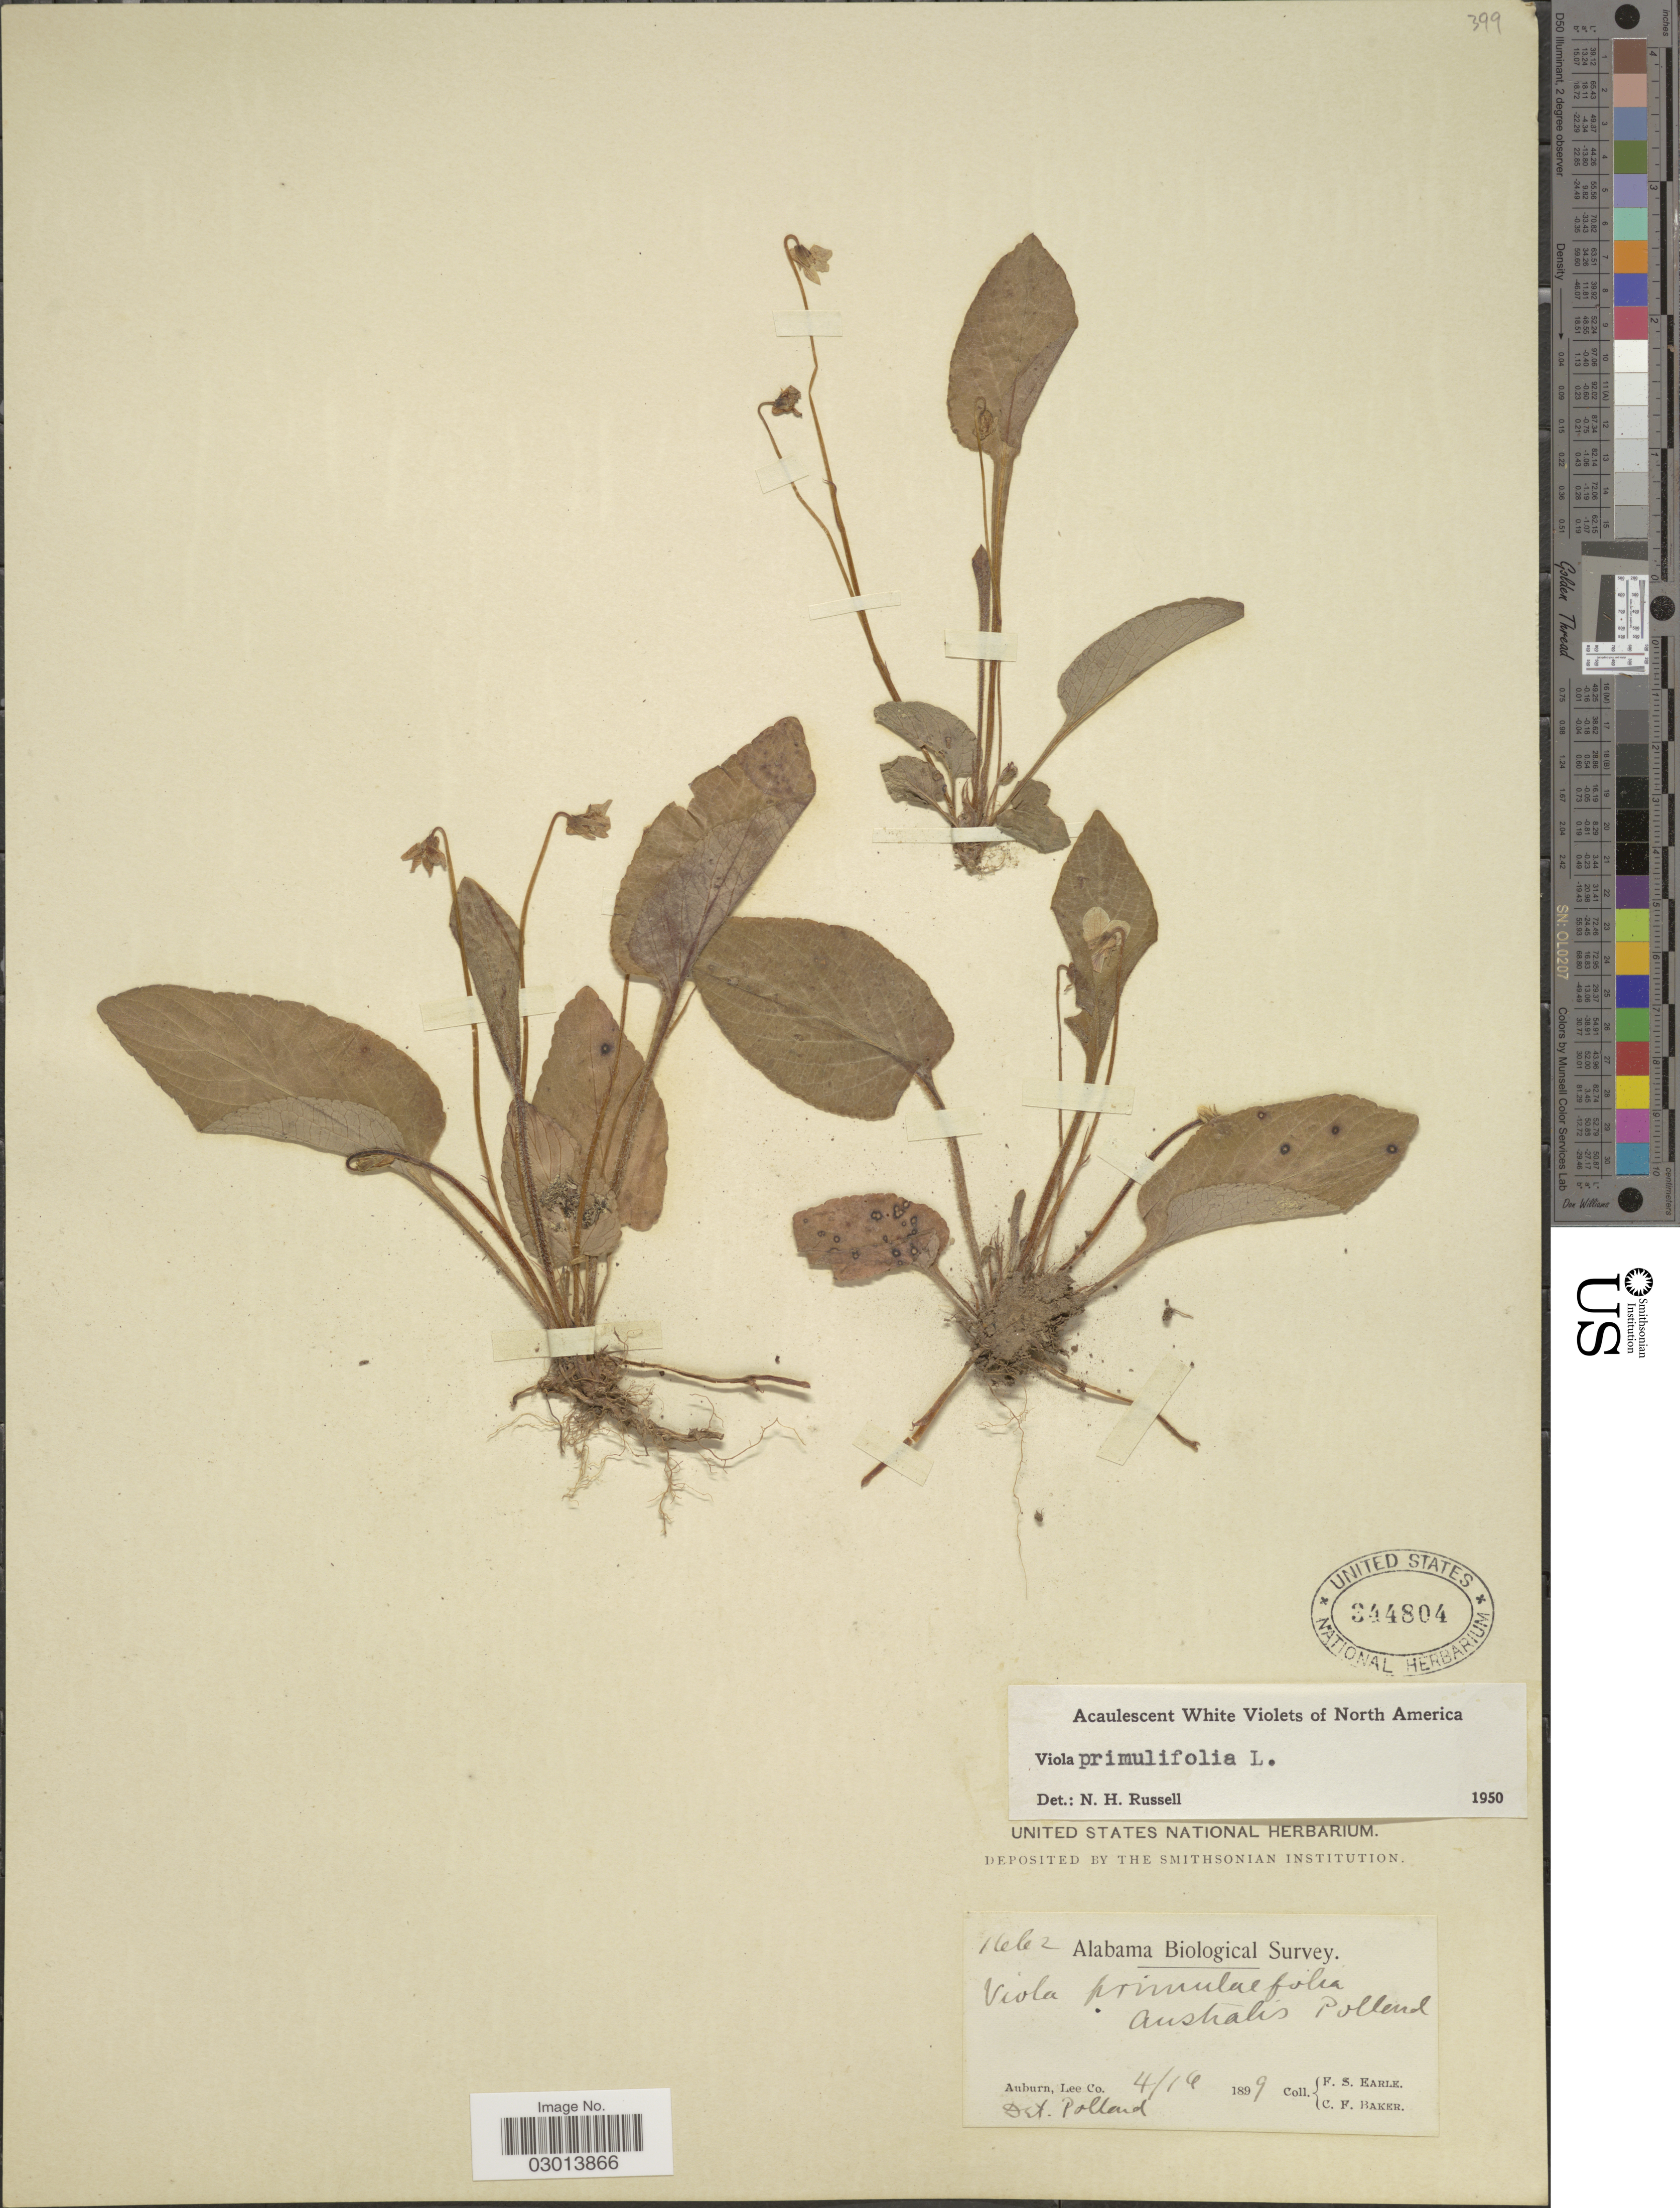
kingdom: Plantae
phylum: Tracheophyta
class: Magnoliopsida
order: Malpighiales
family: Violaceae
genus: Viola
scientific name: Viola primulifolia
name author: L.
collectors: F. S. Earle & C. F. Baker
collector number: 1662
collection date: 1899-04-16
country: United States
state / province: Alabama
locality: Auburn, Lee Co.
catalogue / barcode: US 344804